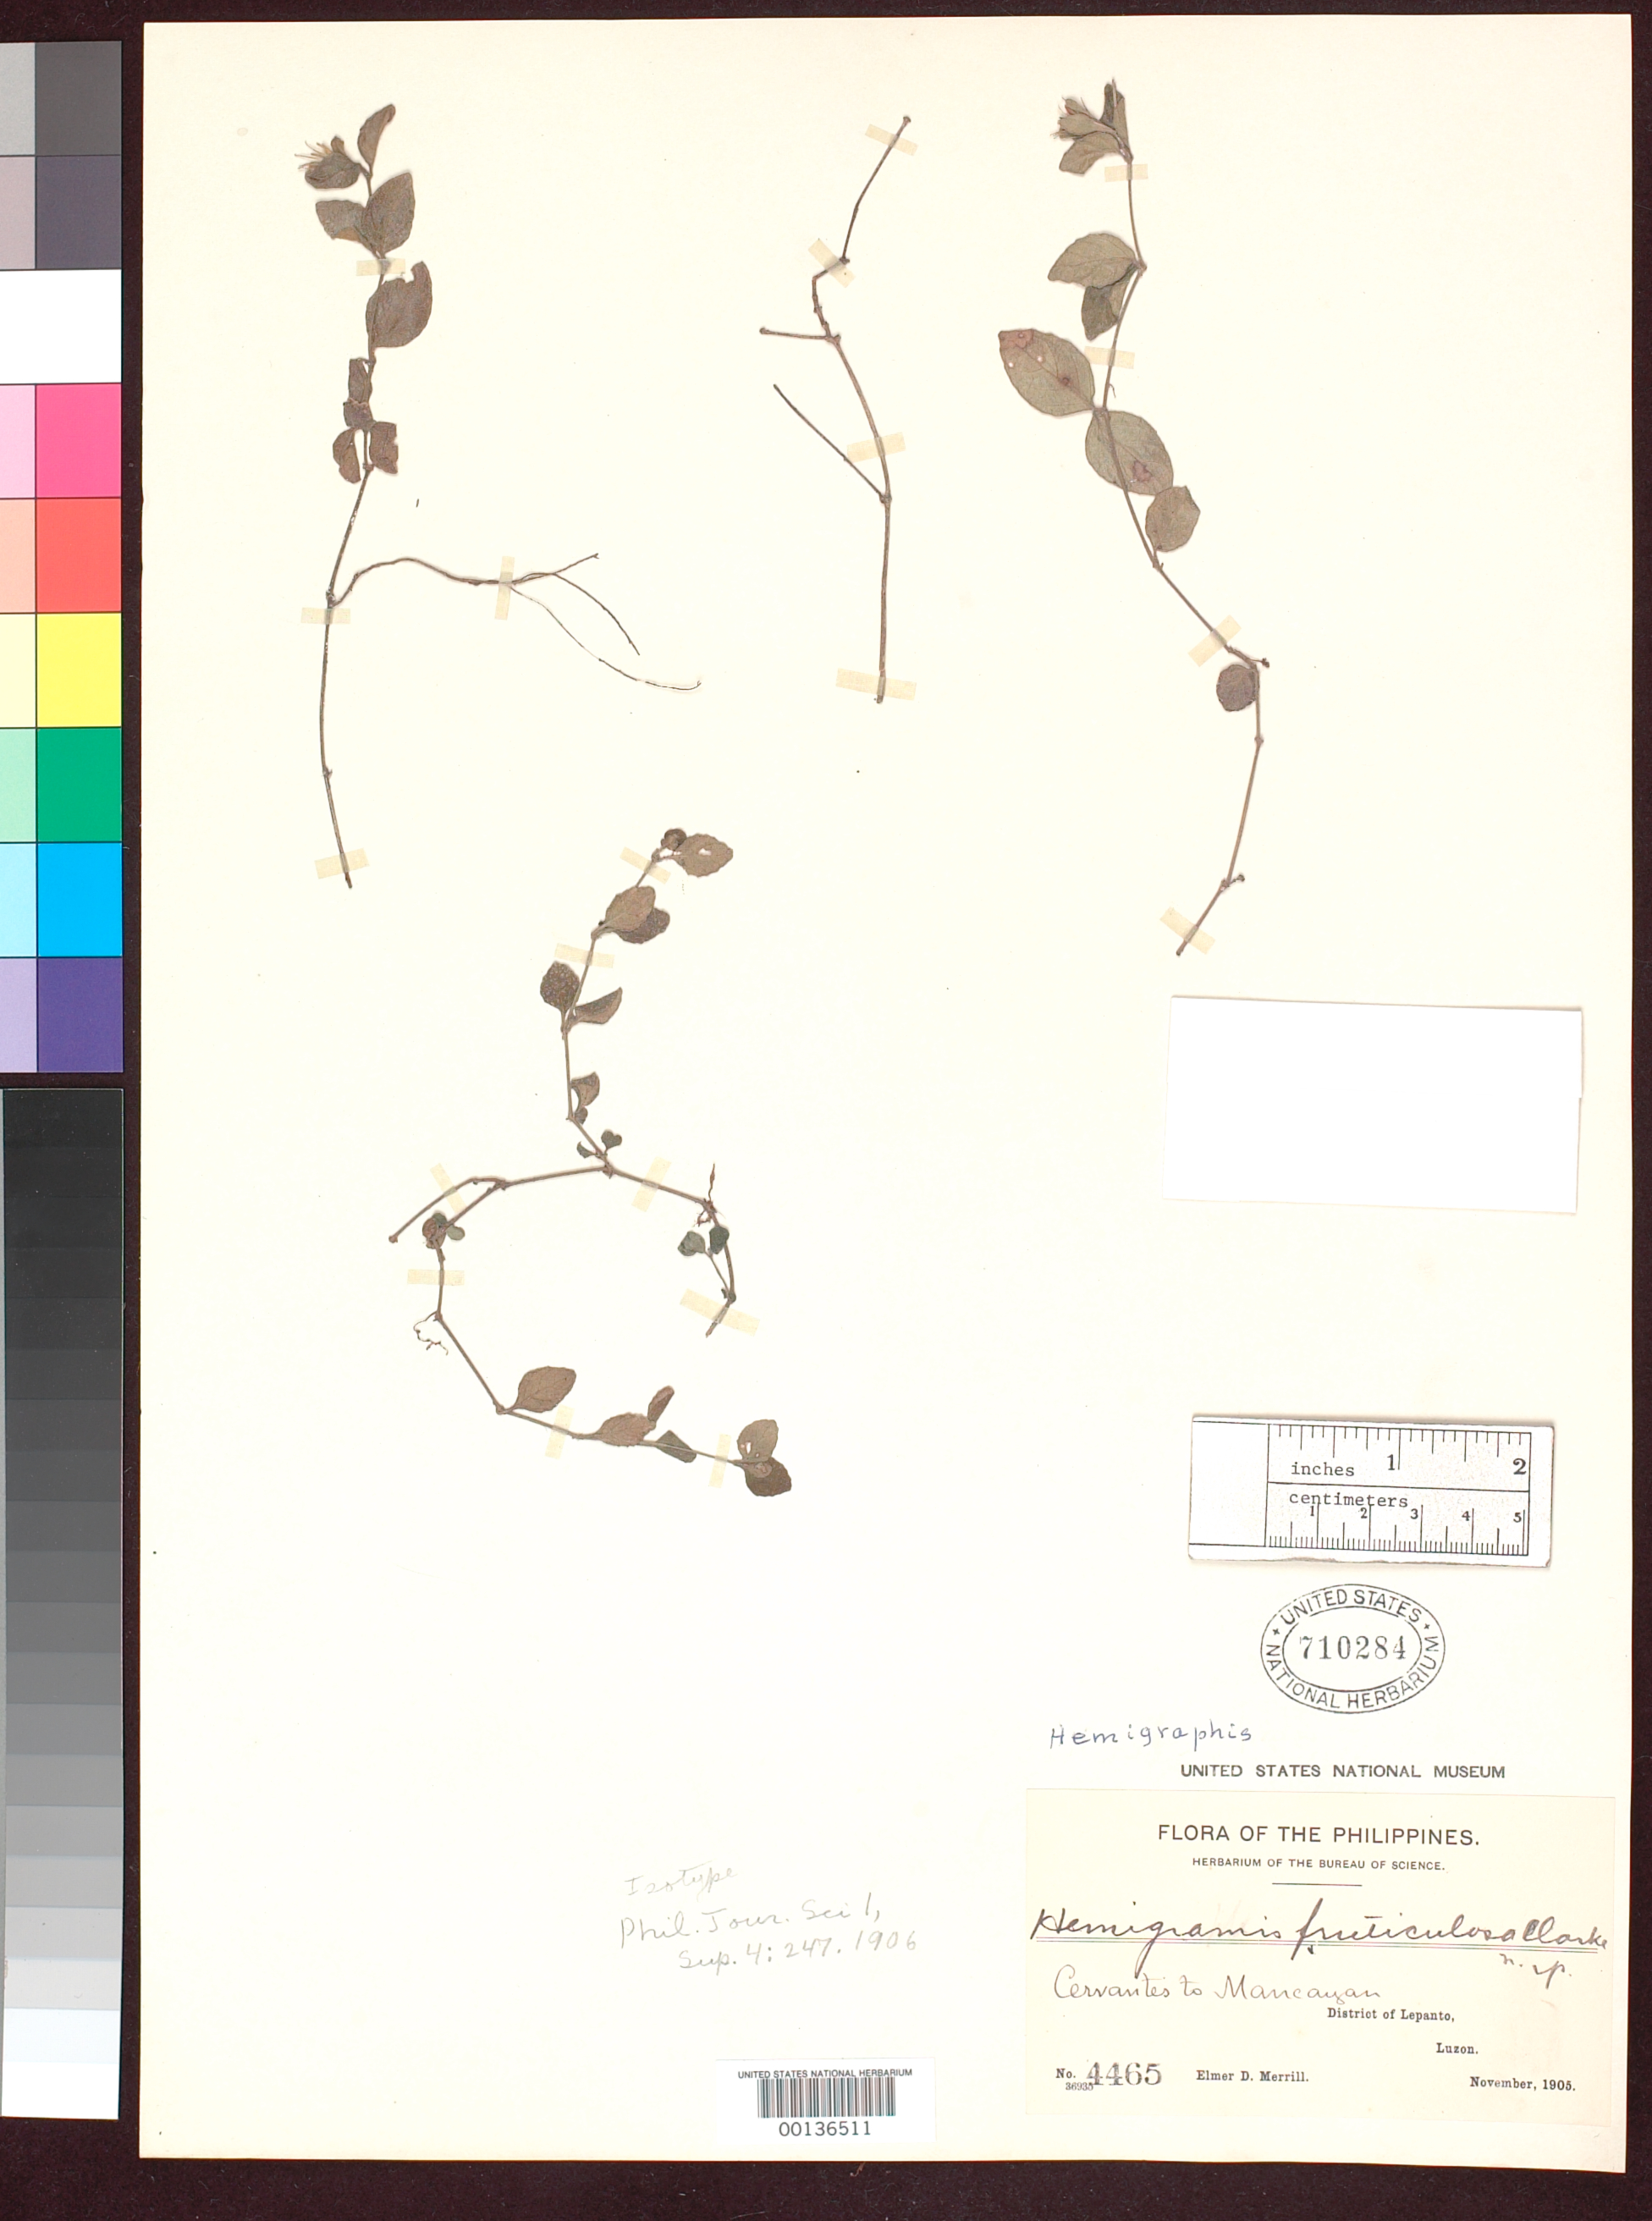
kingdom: Plantae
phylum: Tracheophyta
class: Magnoliopsida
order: Lamiales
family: Acanthaceae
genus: Hemigraphis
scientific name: Hemigraphis fruticulosa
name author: C.B. Clarke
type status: Isotype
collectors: E. D. Merrill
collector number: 4465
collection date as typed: Nov 1905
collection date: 1905-11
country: Philippines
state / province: Cordillera (Administrative Region)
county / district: Mountain province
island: Luzon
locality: Lepanto, cervantes Tomancayan.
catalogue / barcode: US 710284